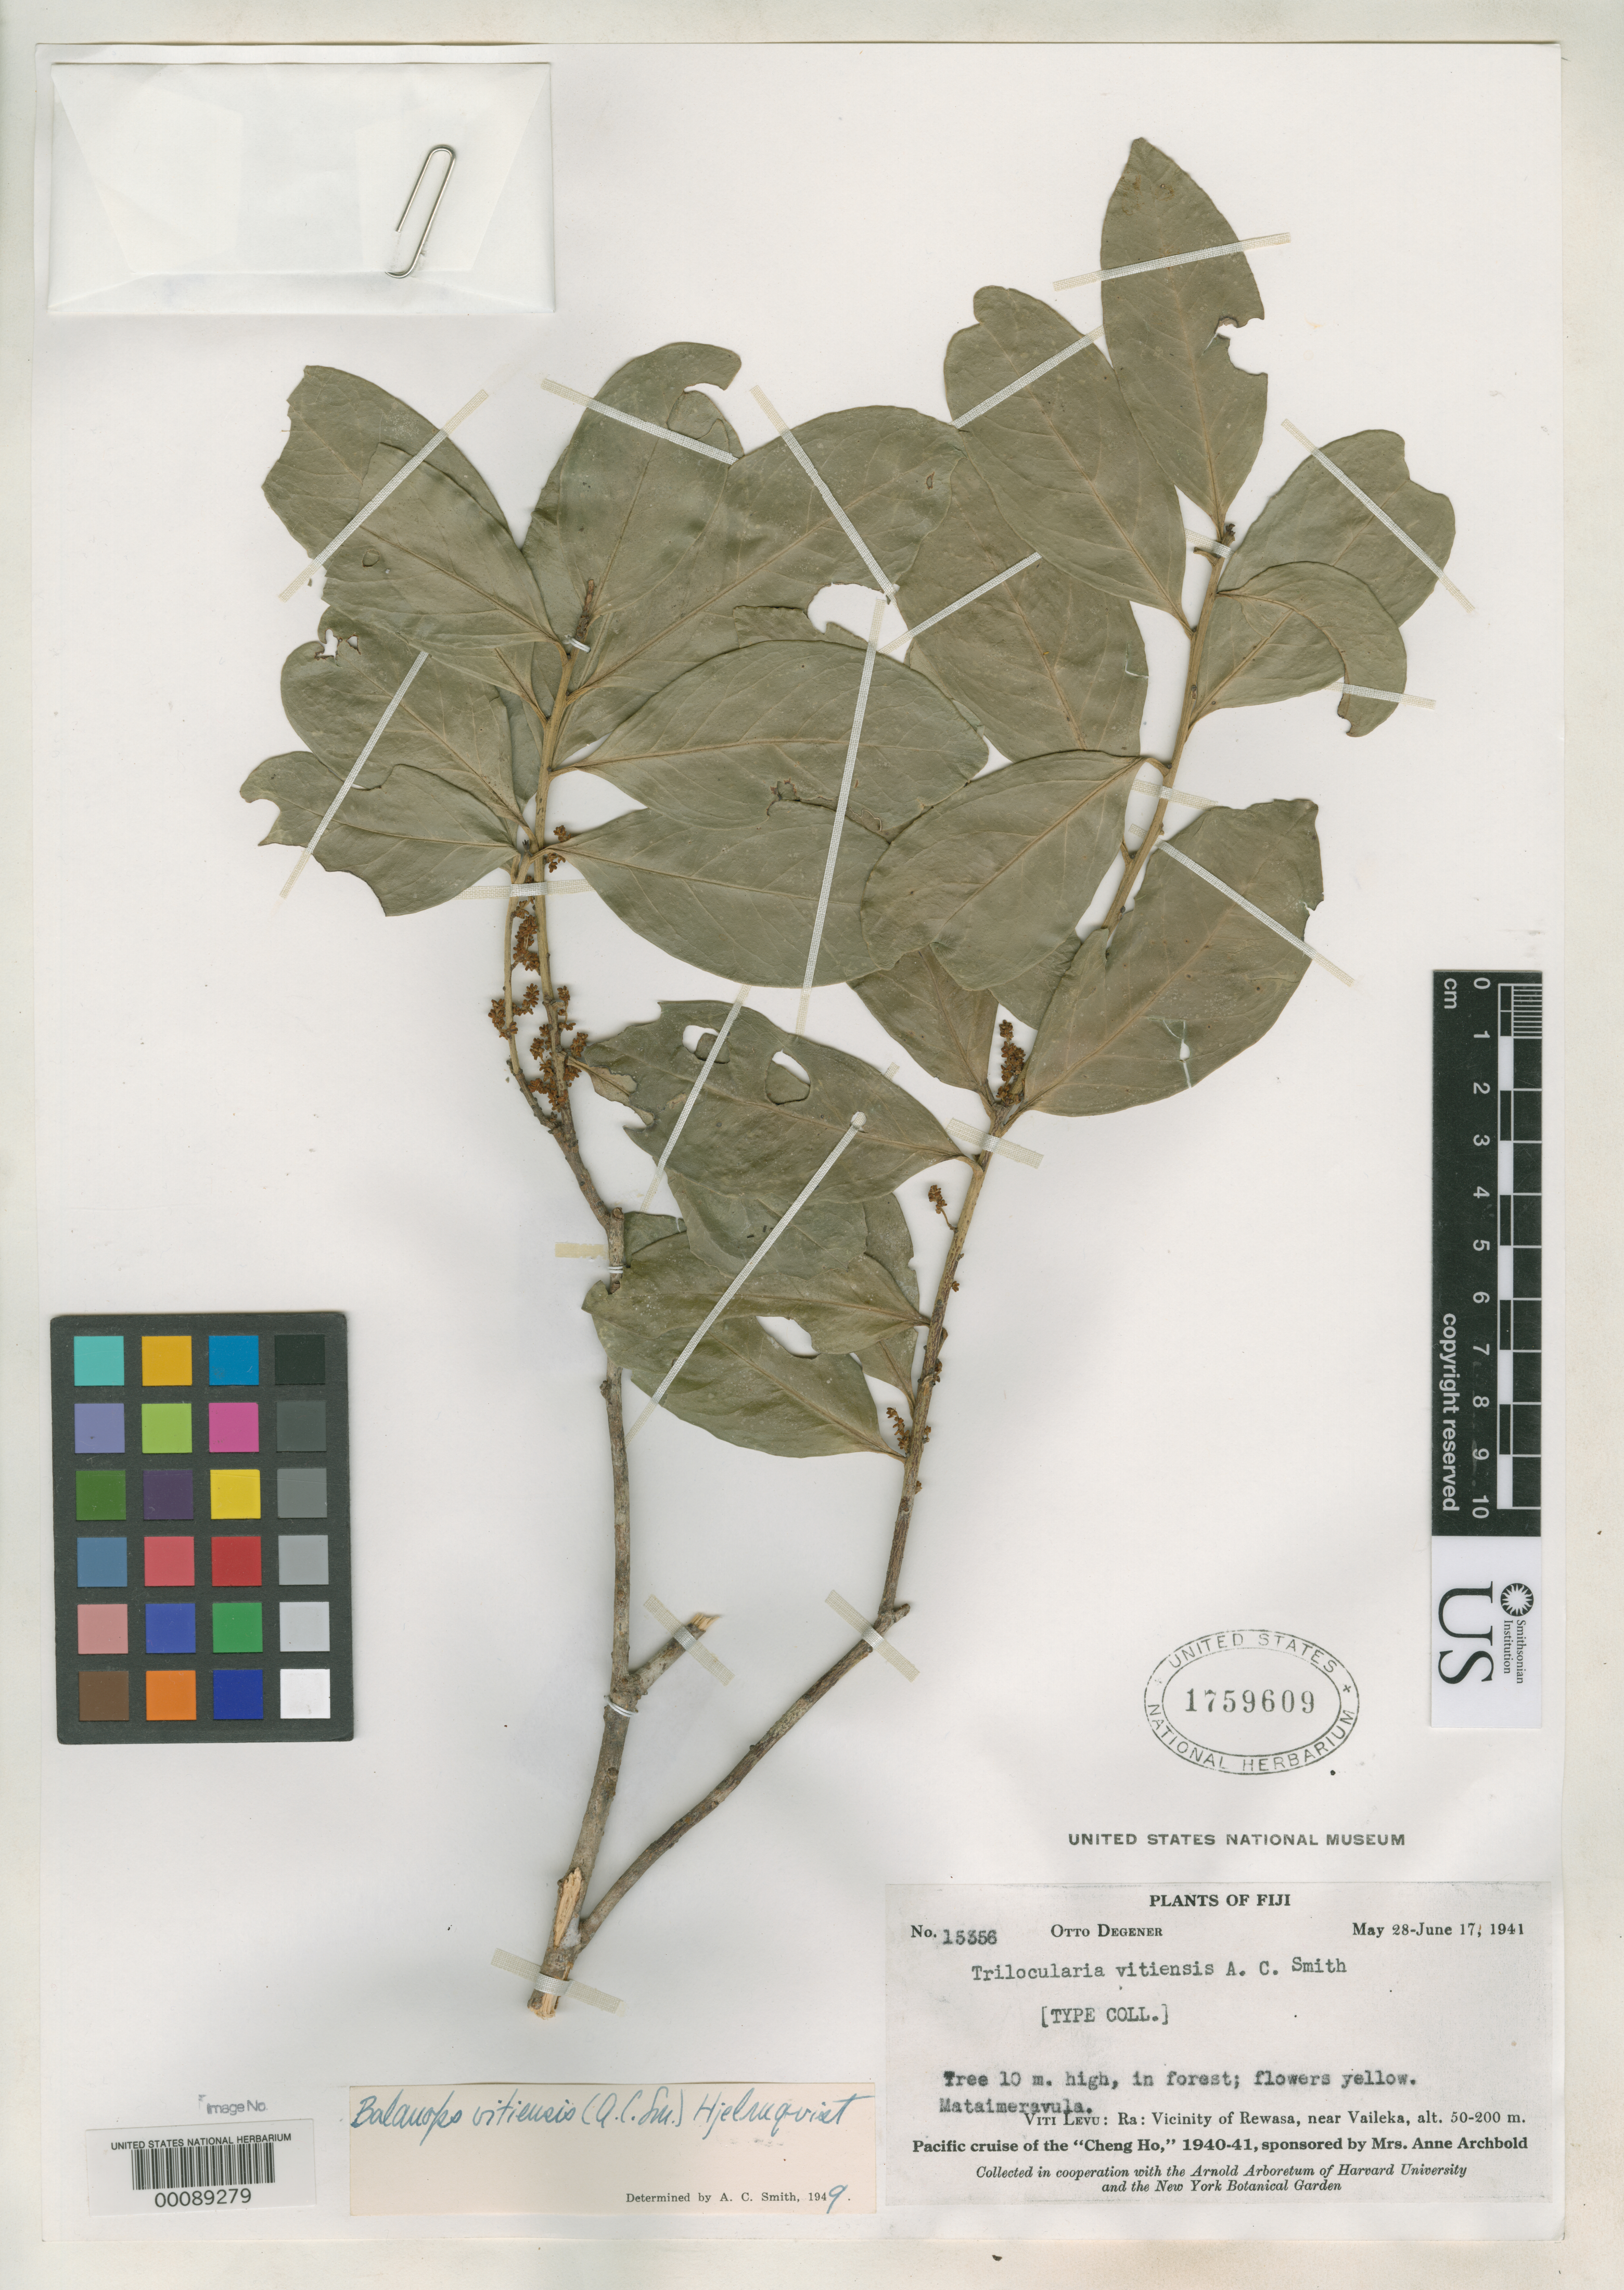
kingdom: Plantae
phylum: Tracheophyta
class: Magnoliopsida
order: Malpighiales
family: Balanopaceae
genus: Trilocularia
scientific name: Trilocularia vitiensis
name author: A.C. Sm.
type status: Isotype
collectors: O. Degener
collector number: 15356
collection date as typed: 28 May 1941 to 17 Jun 1941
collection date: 1941-05-28/1941-06-17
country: Fiji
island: Viti Levu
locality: Ra, vicinity of Rewasa, near Vaileka. [Viti Levu Group]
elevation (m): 50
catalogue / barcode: US 1759609